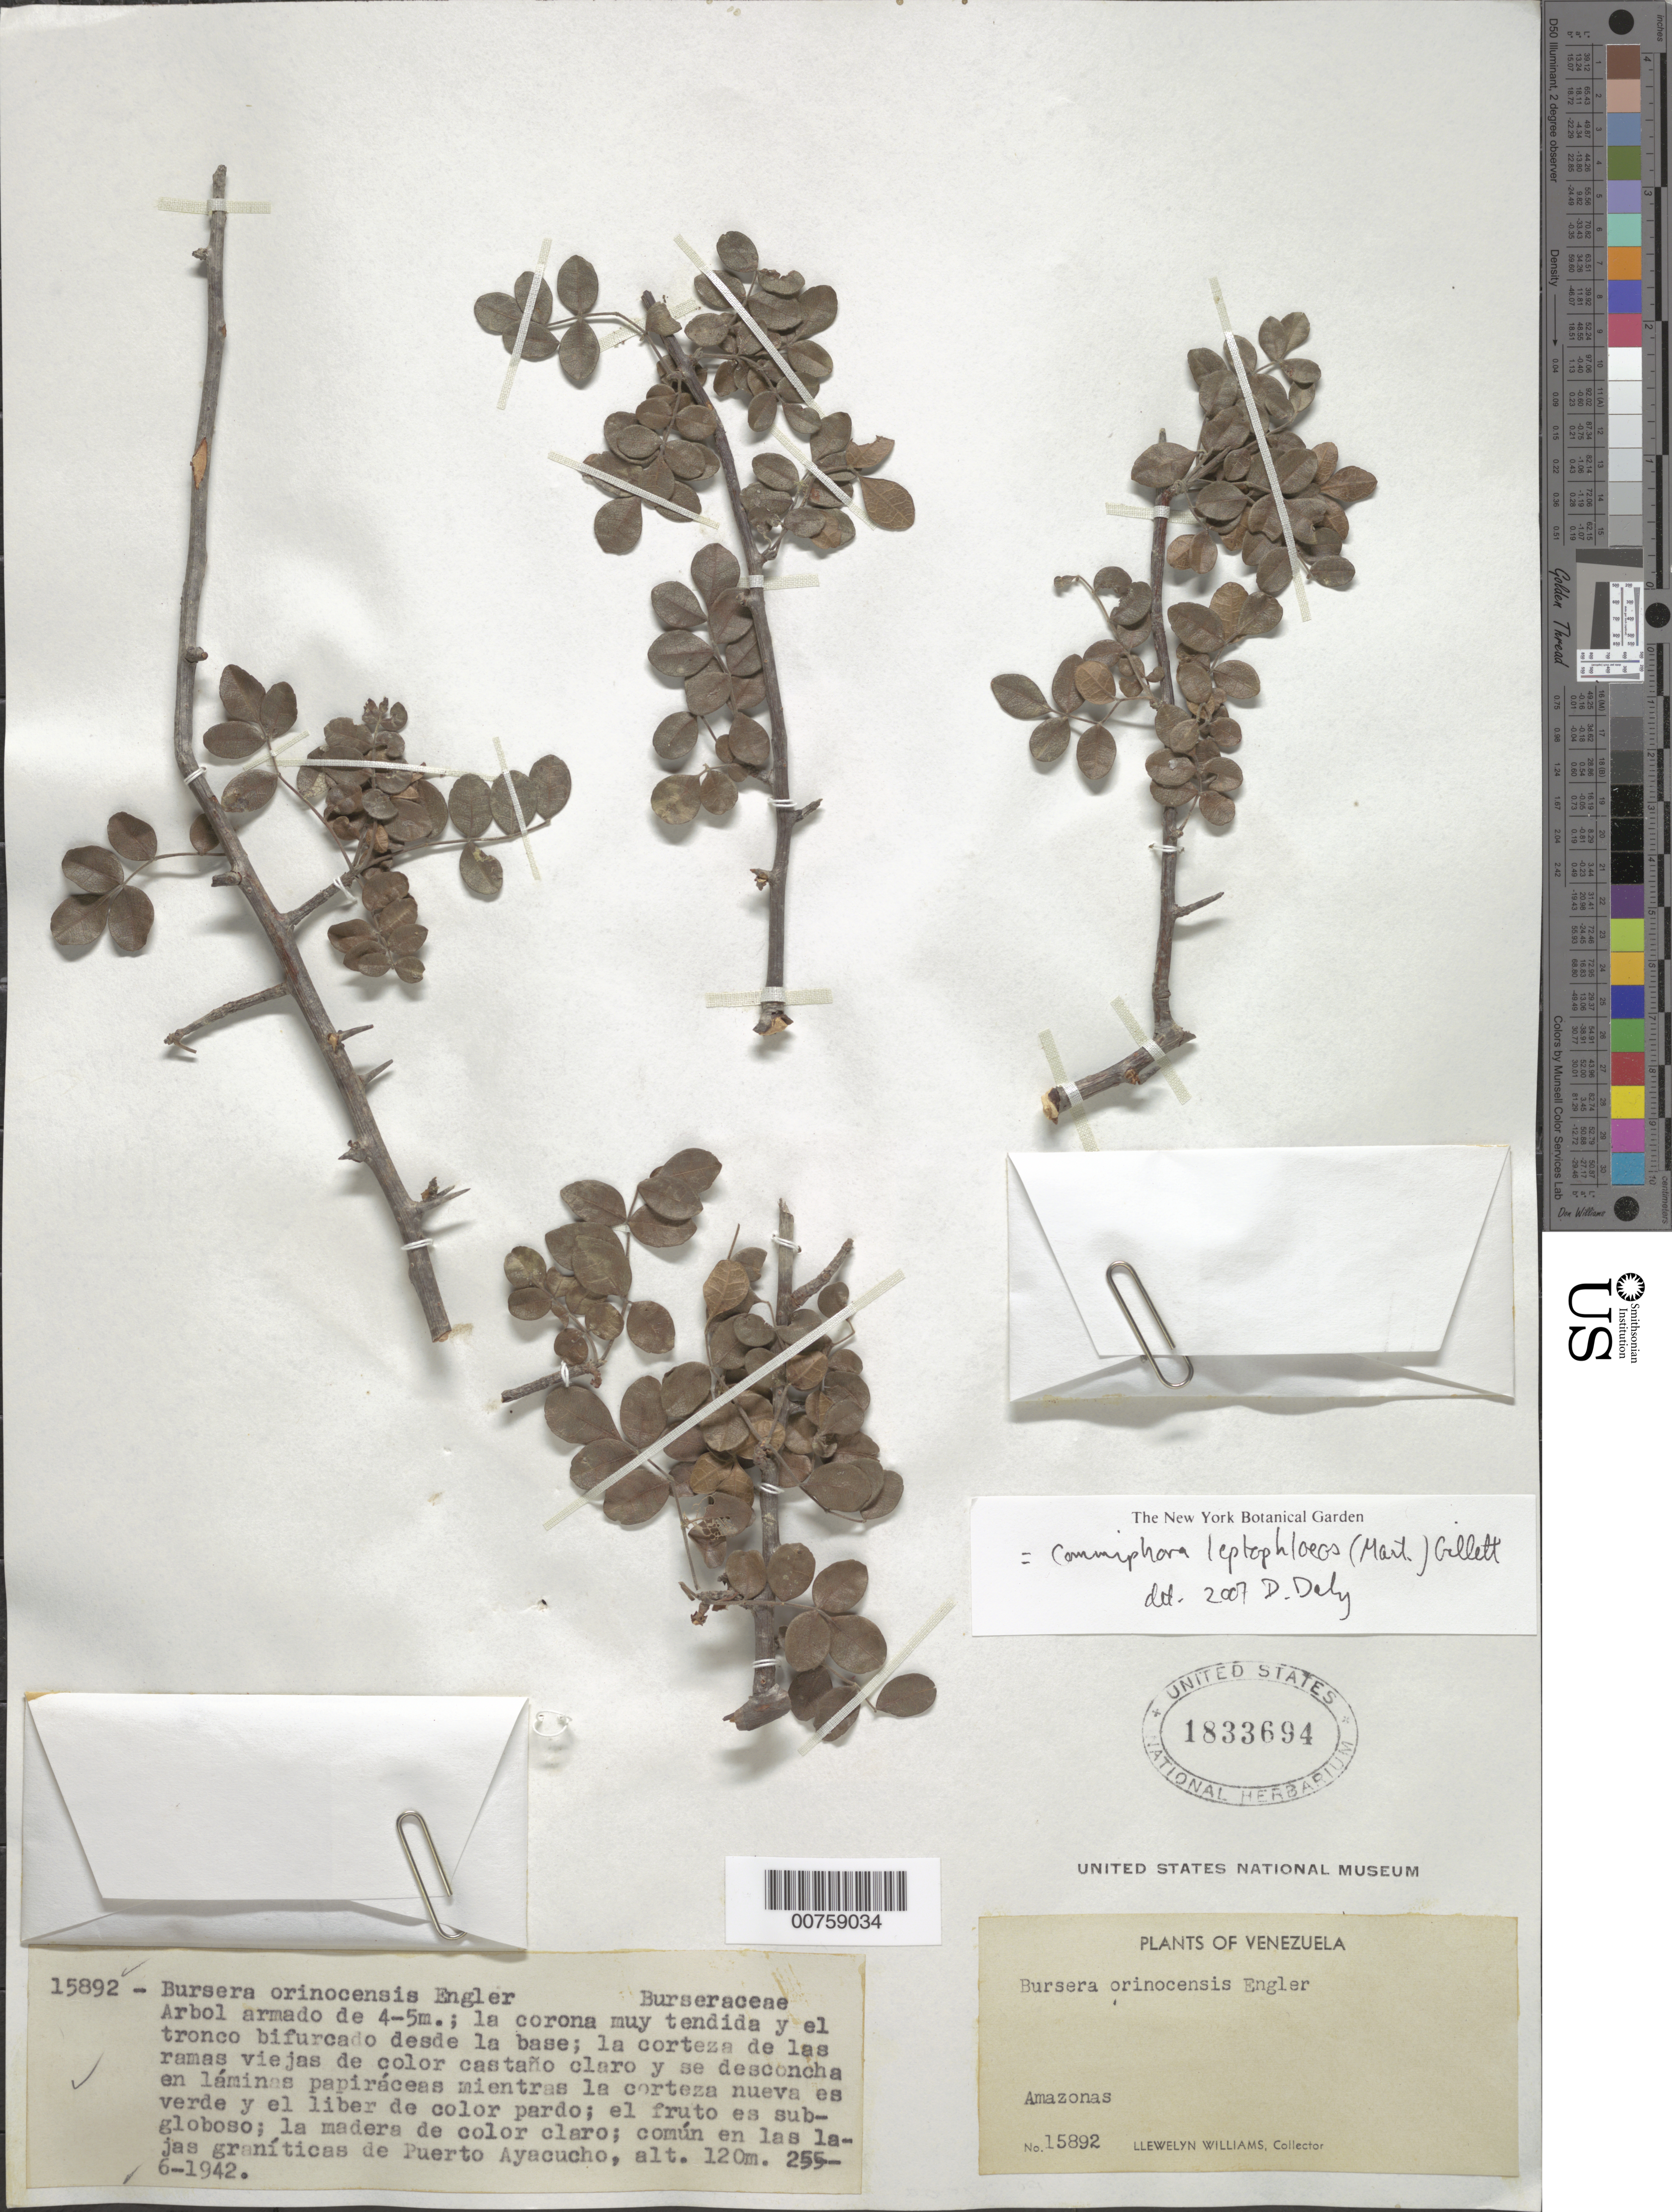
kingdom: Plantae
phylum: Tracheophyta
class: Magnoliopsida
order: Sapindales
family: Burseraceae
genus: Commiphora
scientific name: Commiphora leptophloeos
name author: (Mart.) J.B. Gillett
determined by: Daly, D. C.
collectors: Ll. Williams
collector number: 15892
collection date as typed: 25-Jun-42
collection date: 1942-06-25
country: Venezuela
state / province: Amazonas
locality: Puerto Ayacucho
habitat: Lajas graníticas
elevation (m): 120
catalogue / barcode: US 1833694